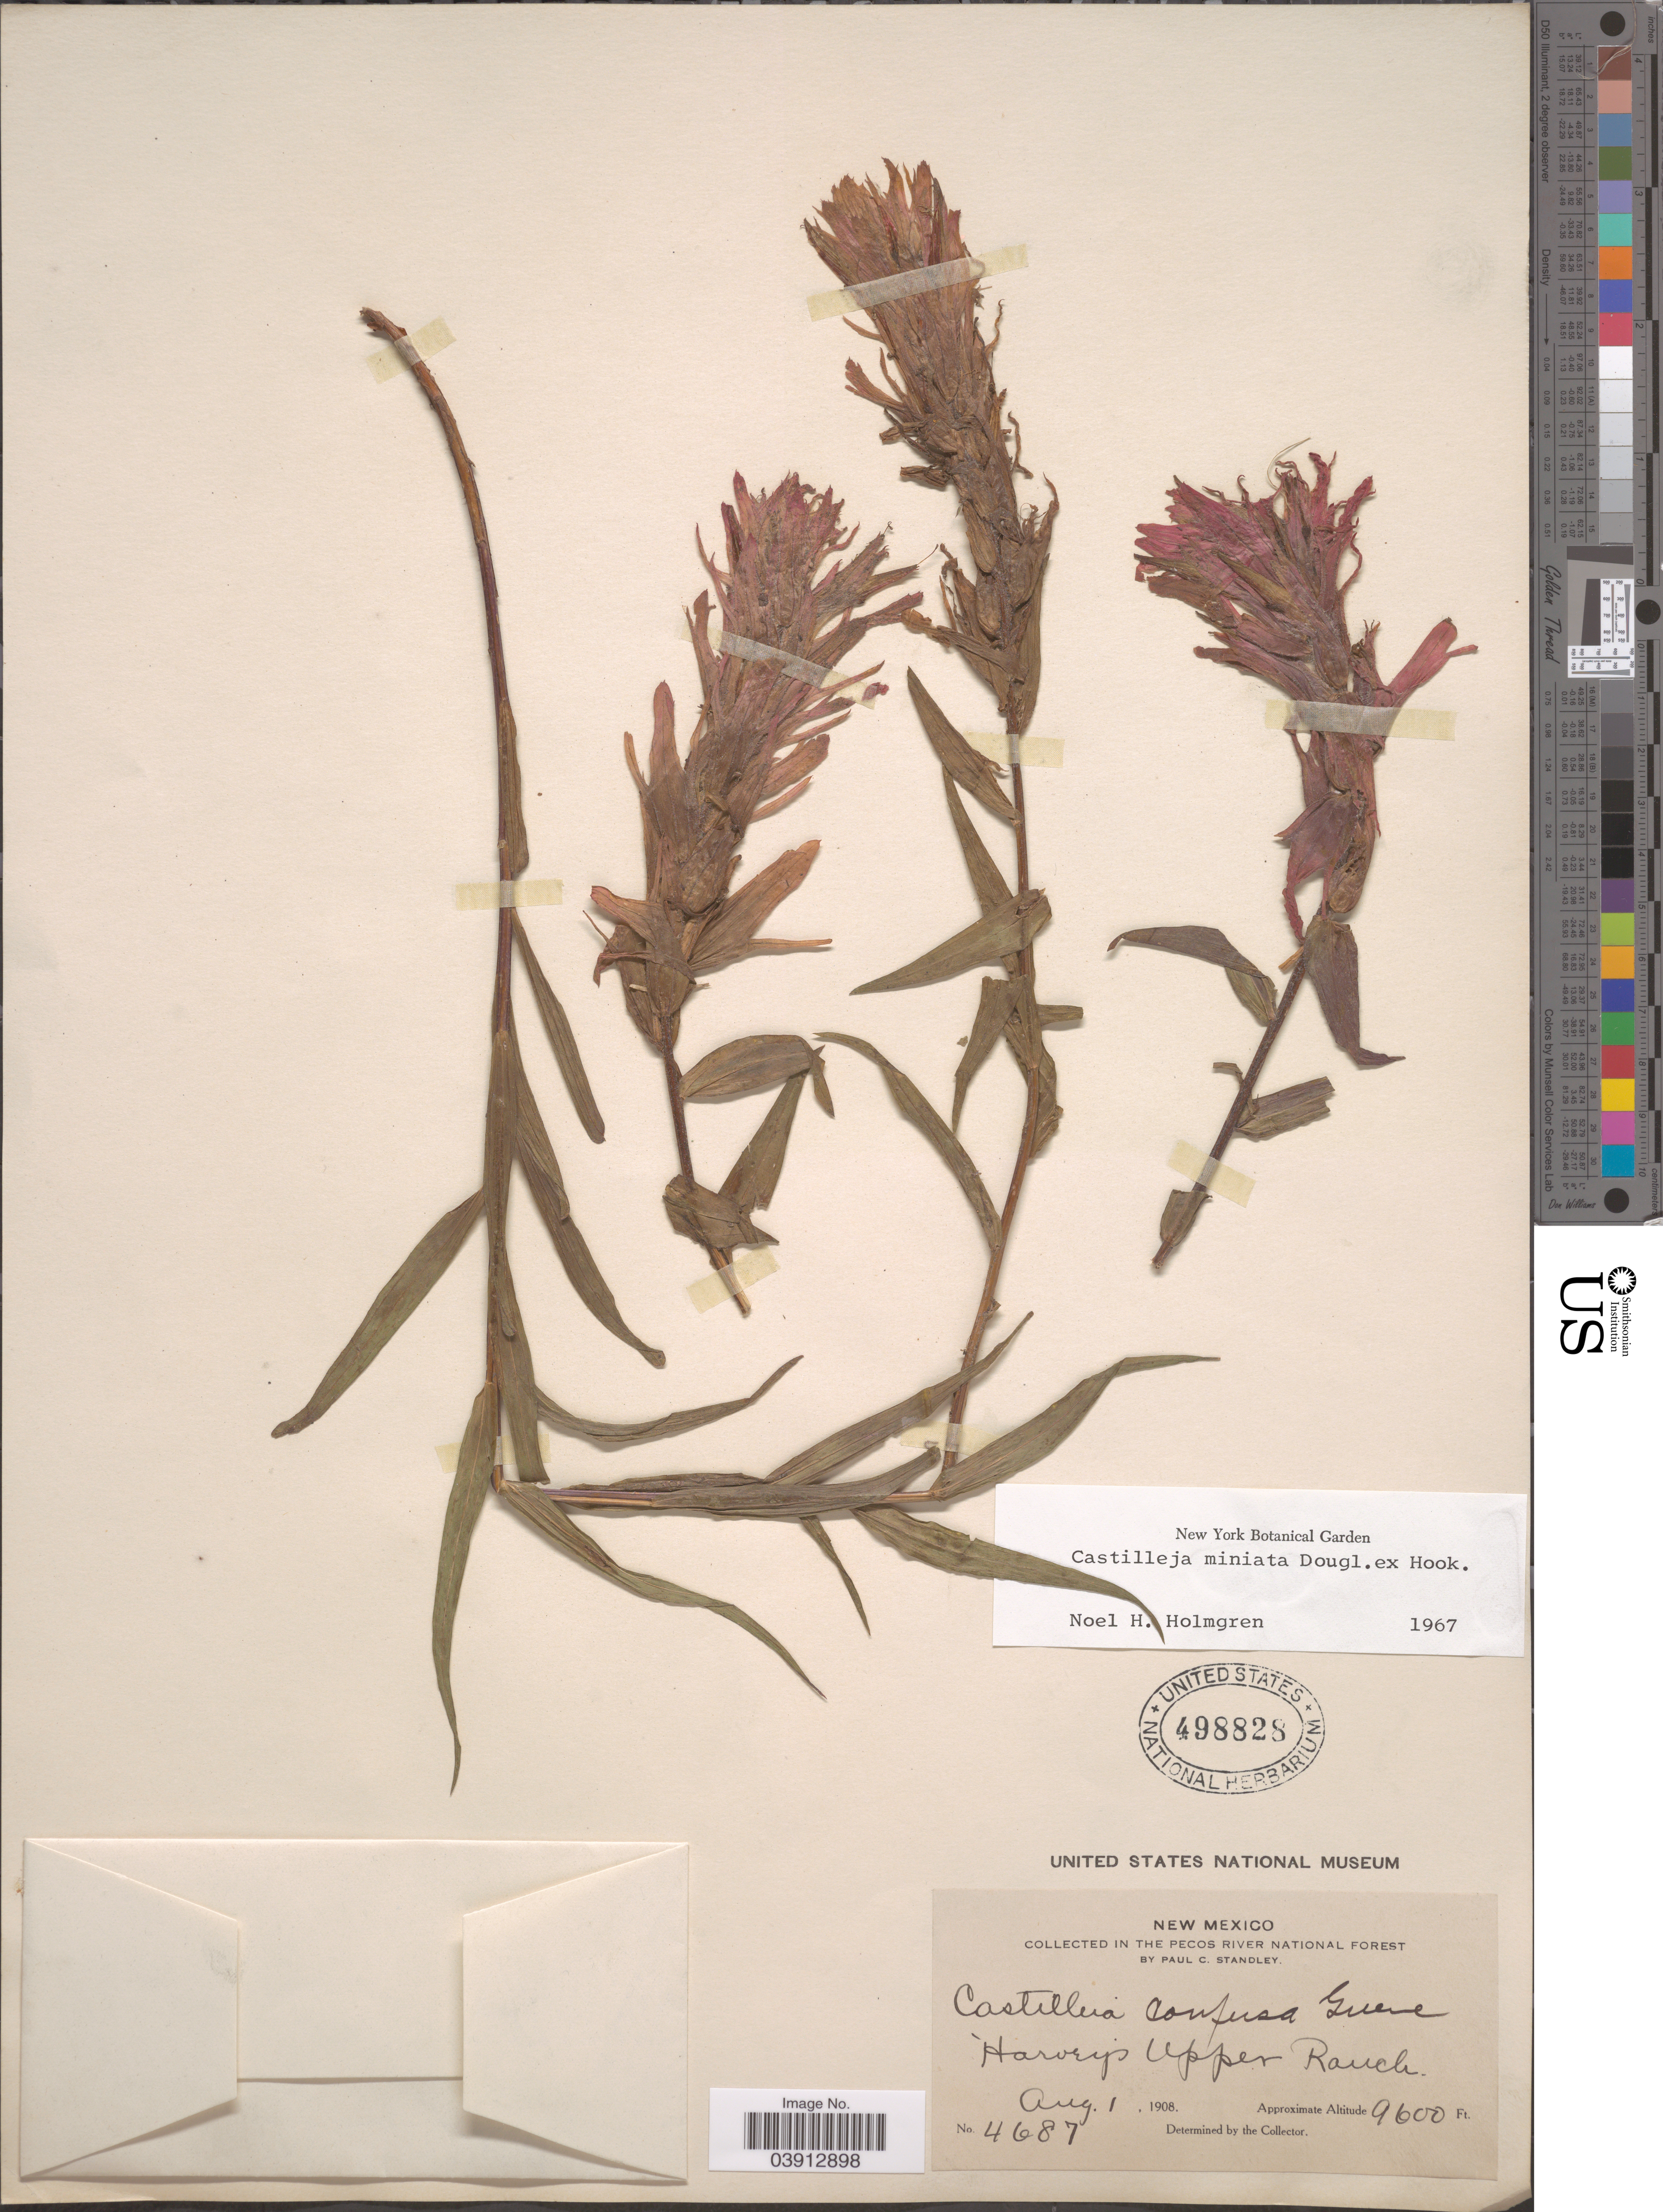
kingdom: Plantae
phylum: Tracheophyta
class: Magnoliopsida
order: Lamiales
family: Orobanchaceae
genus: Castilleja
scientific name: Castilleja miniata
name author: Douglas ex Hook.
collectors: P. C. Standley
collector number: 4687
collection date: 1908-08-01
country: United States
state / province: New Mexico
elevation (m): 2926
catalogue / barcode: US 498828